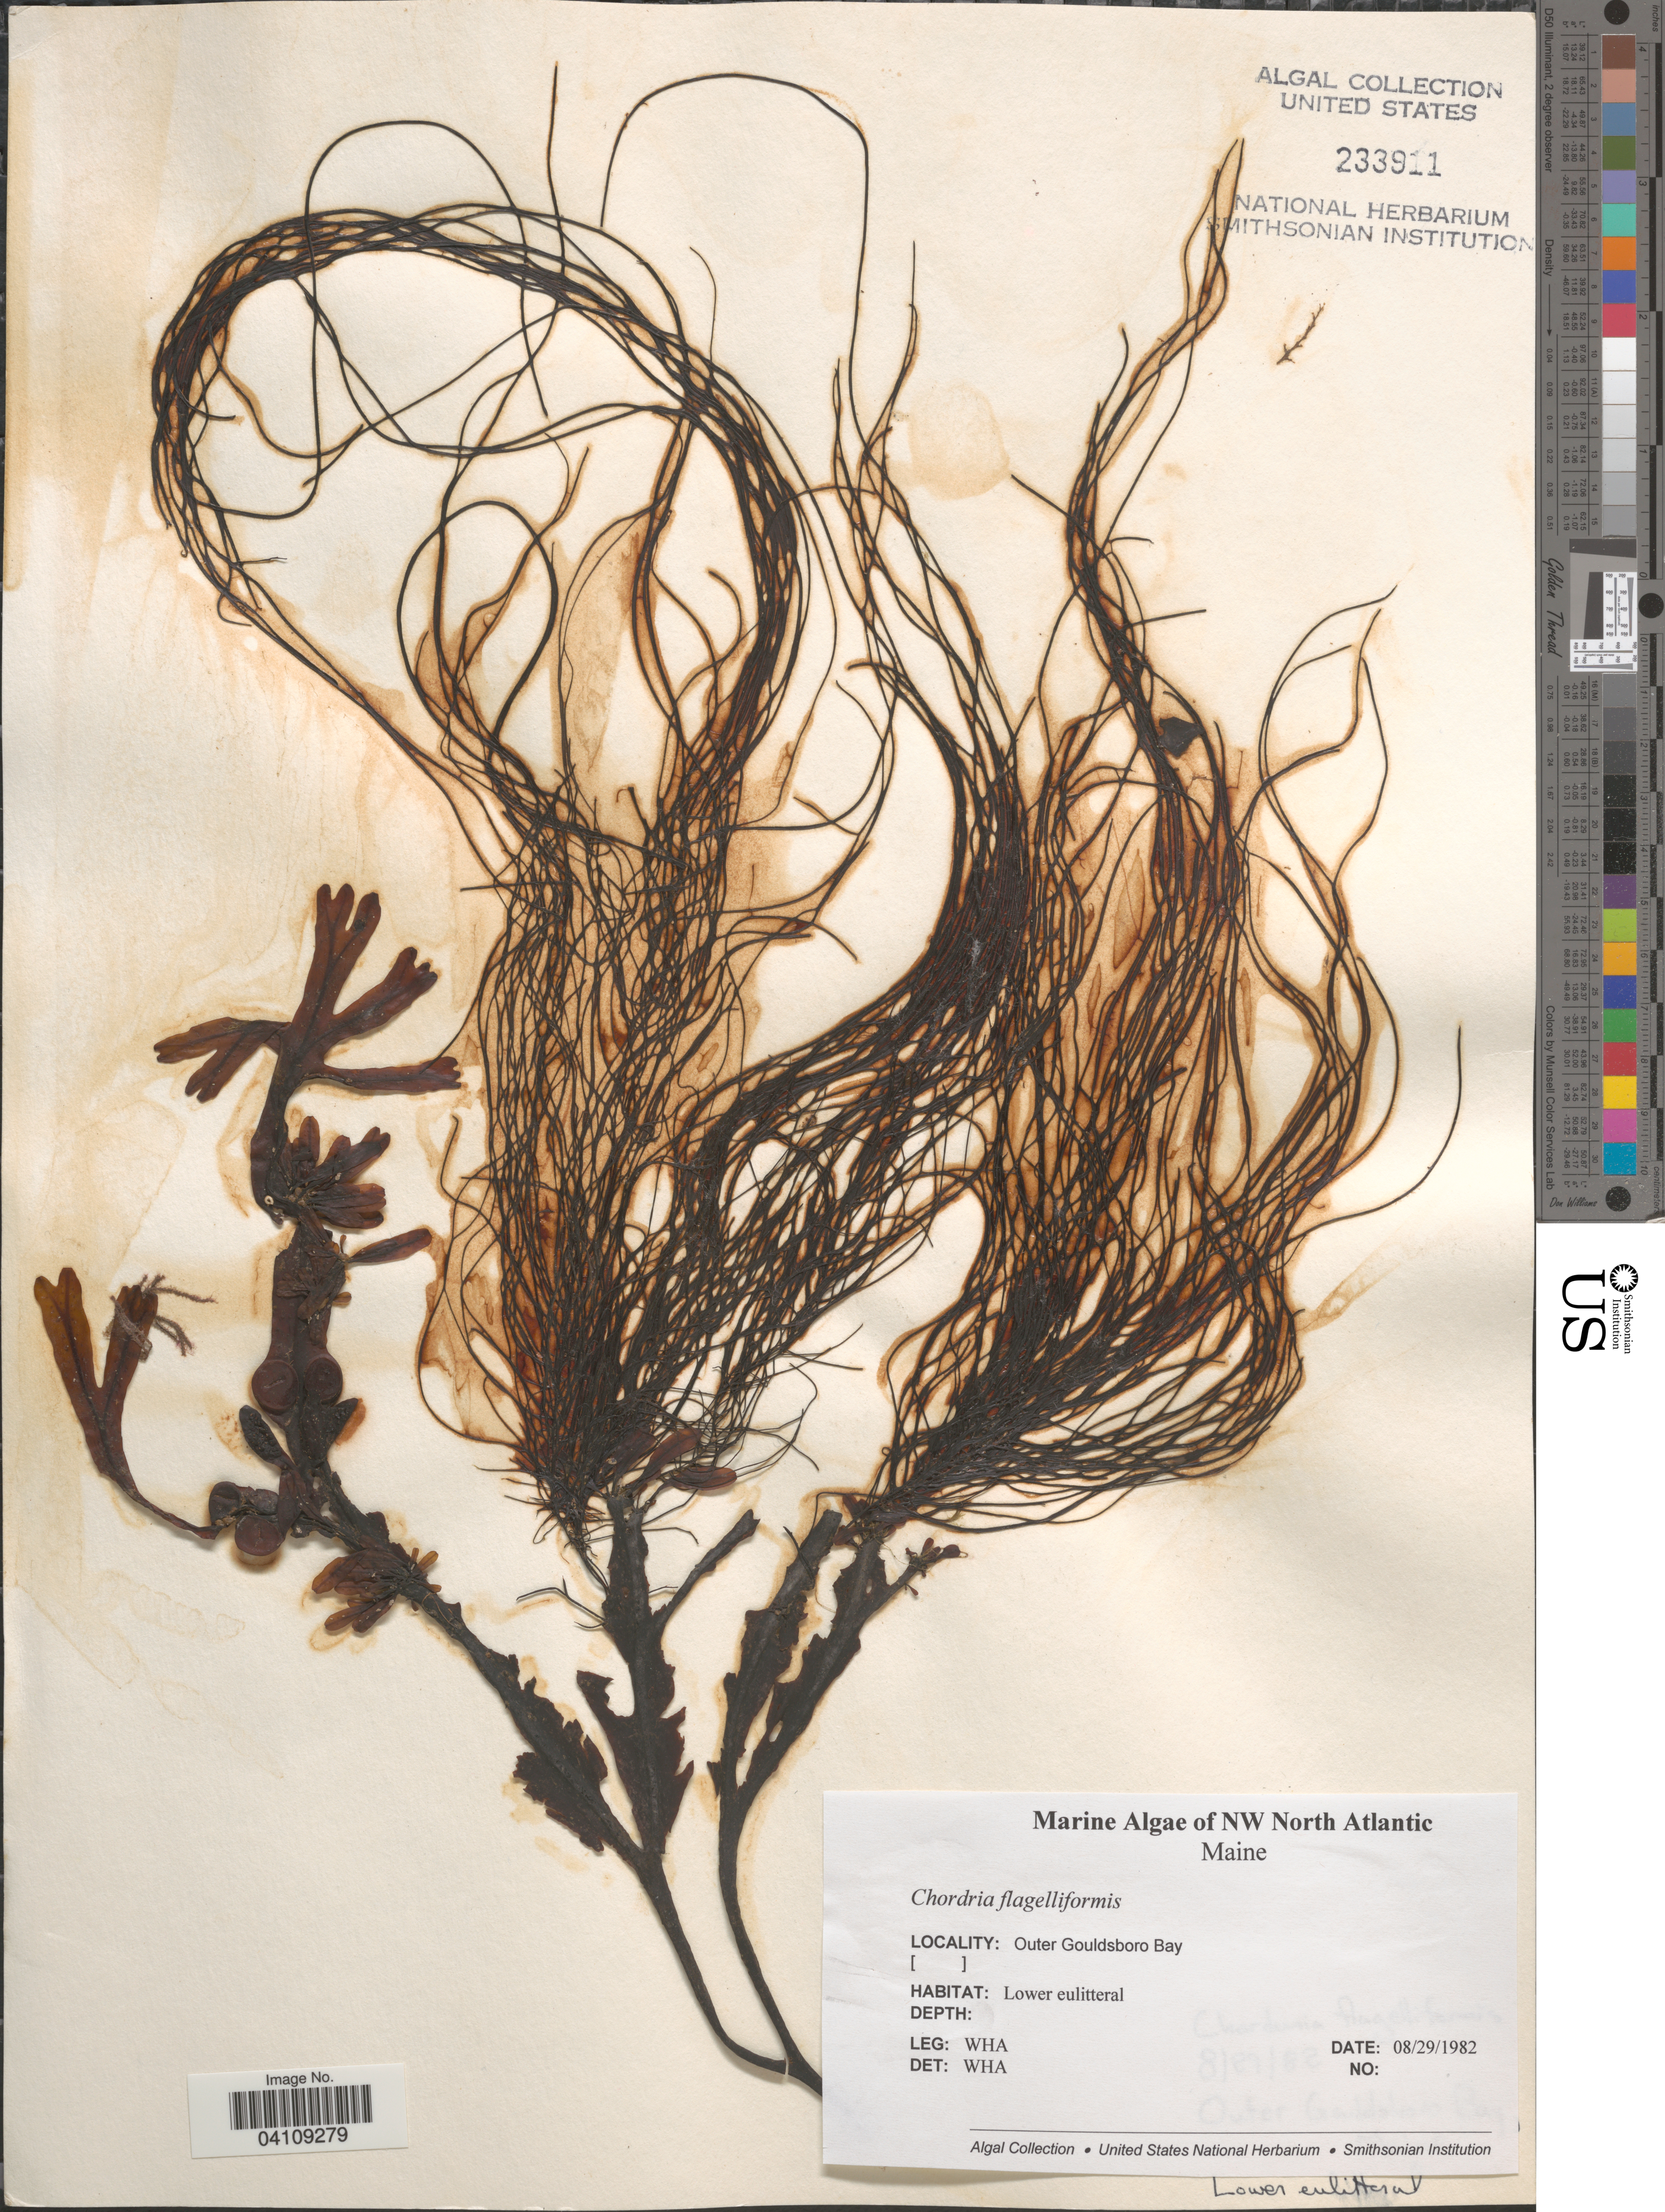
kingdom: Plantae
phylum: Rhodophyta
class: Florideophyceae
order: Ceramiales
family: Rhodomelaceae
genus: Chondria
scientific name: Chondria flagelliformis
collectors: W. H. Adey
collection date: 1982-08-29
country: United States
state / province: Maine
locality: NW North Atlantic. Outer Gouldsboro Bay.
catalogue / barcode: US 233911